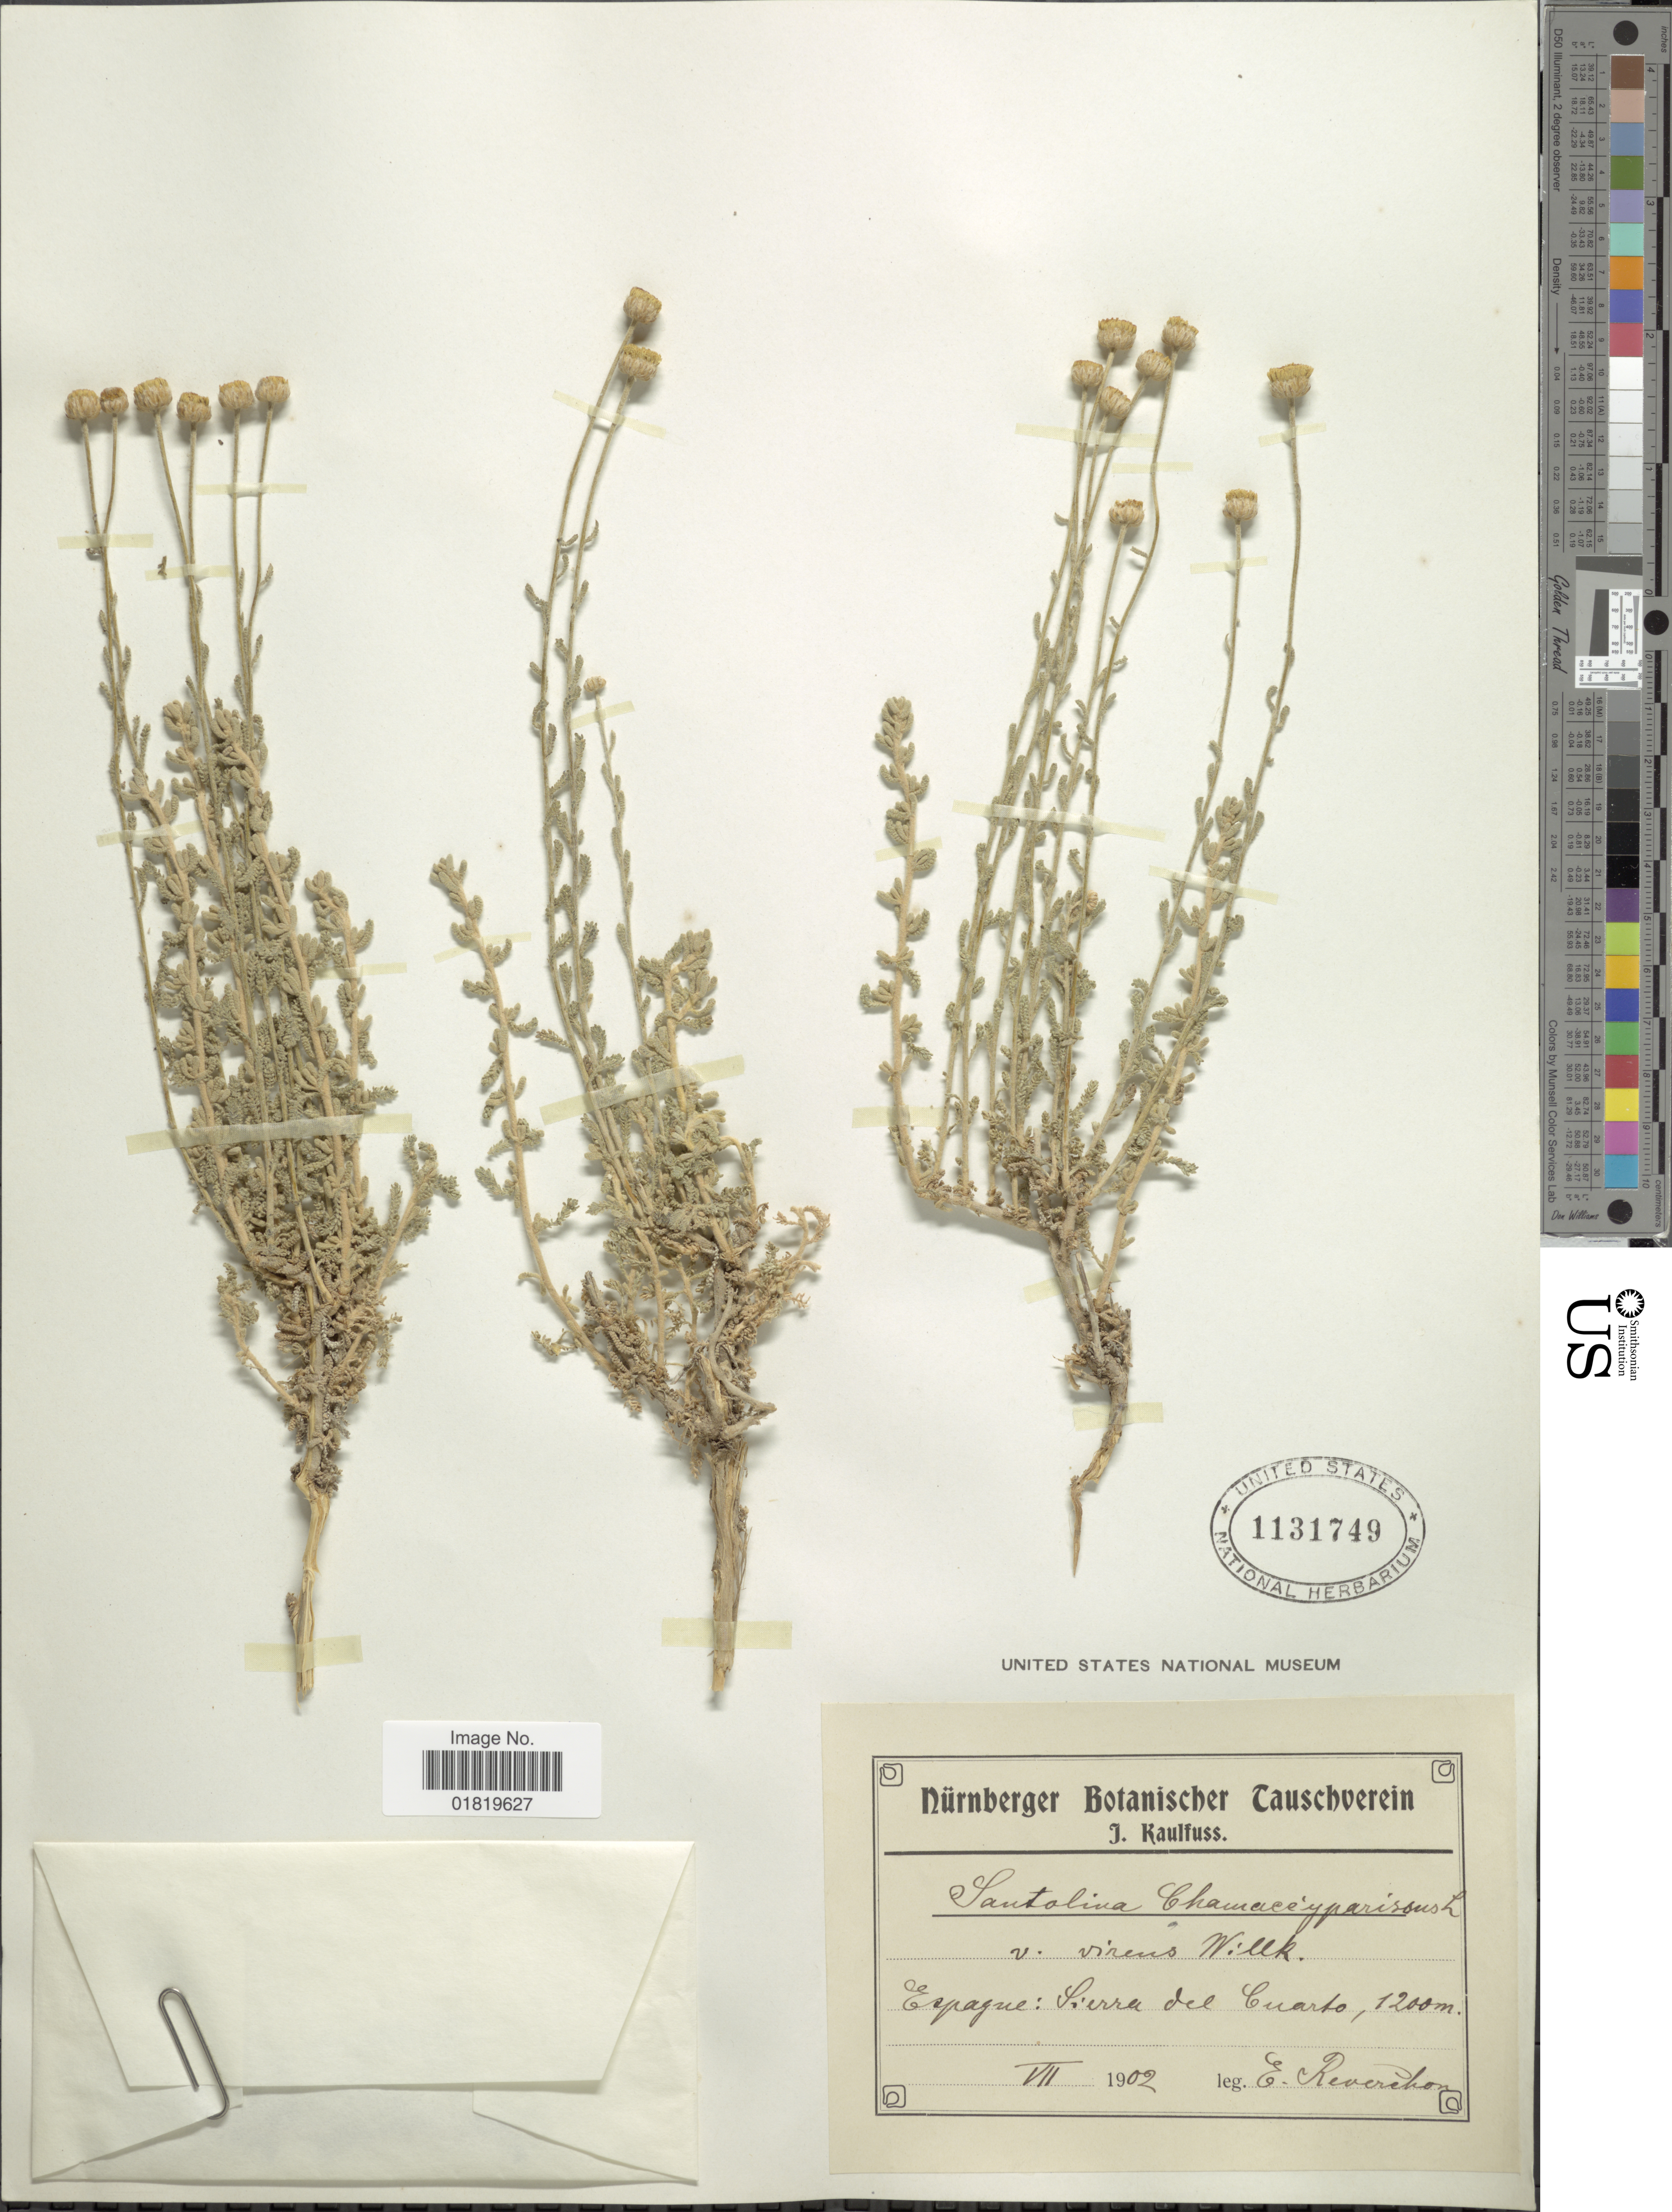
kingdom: Plantae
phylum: Tracheophyta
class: Magnoliopsida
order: Asterales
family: Asteraceae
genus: Santolina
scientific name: Santolina chamaecyparissus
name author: L.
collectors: E. Reverchon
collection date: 1902-07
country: Spain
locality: Sierra del Cuarto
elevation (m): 1200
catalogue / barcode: US 1131749